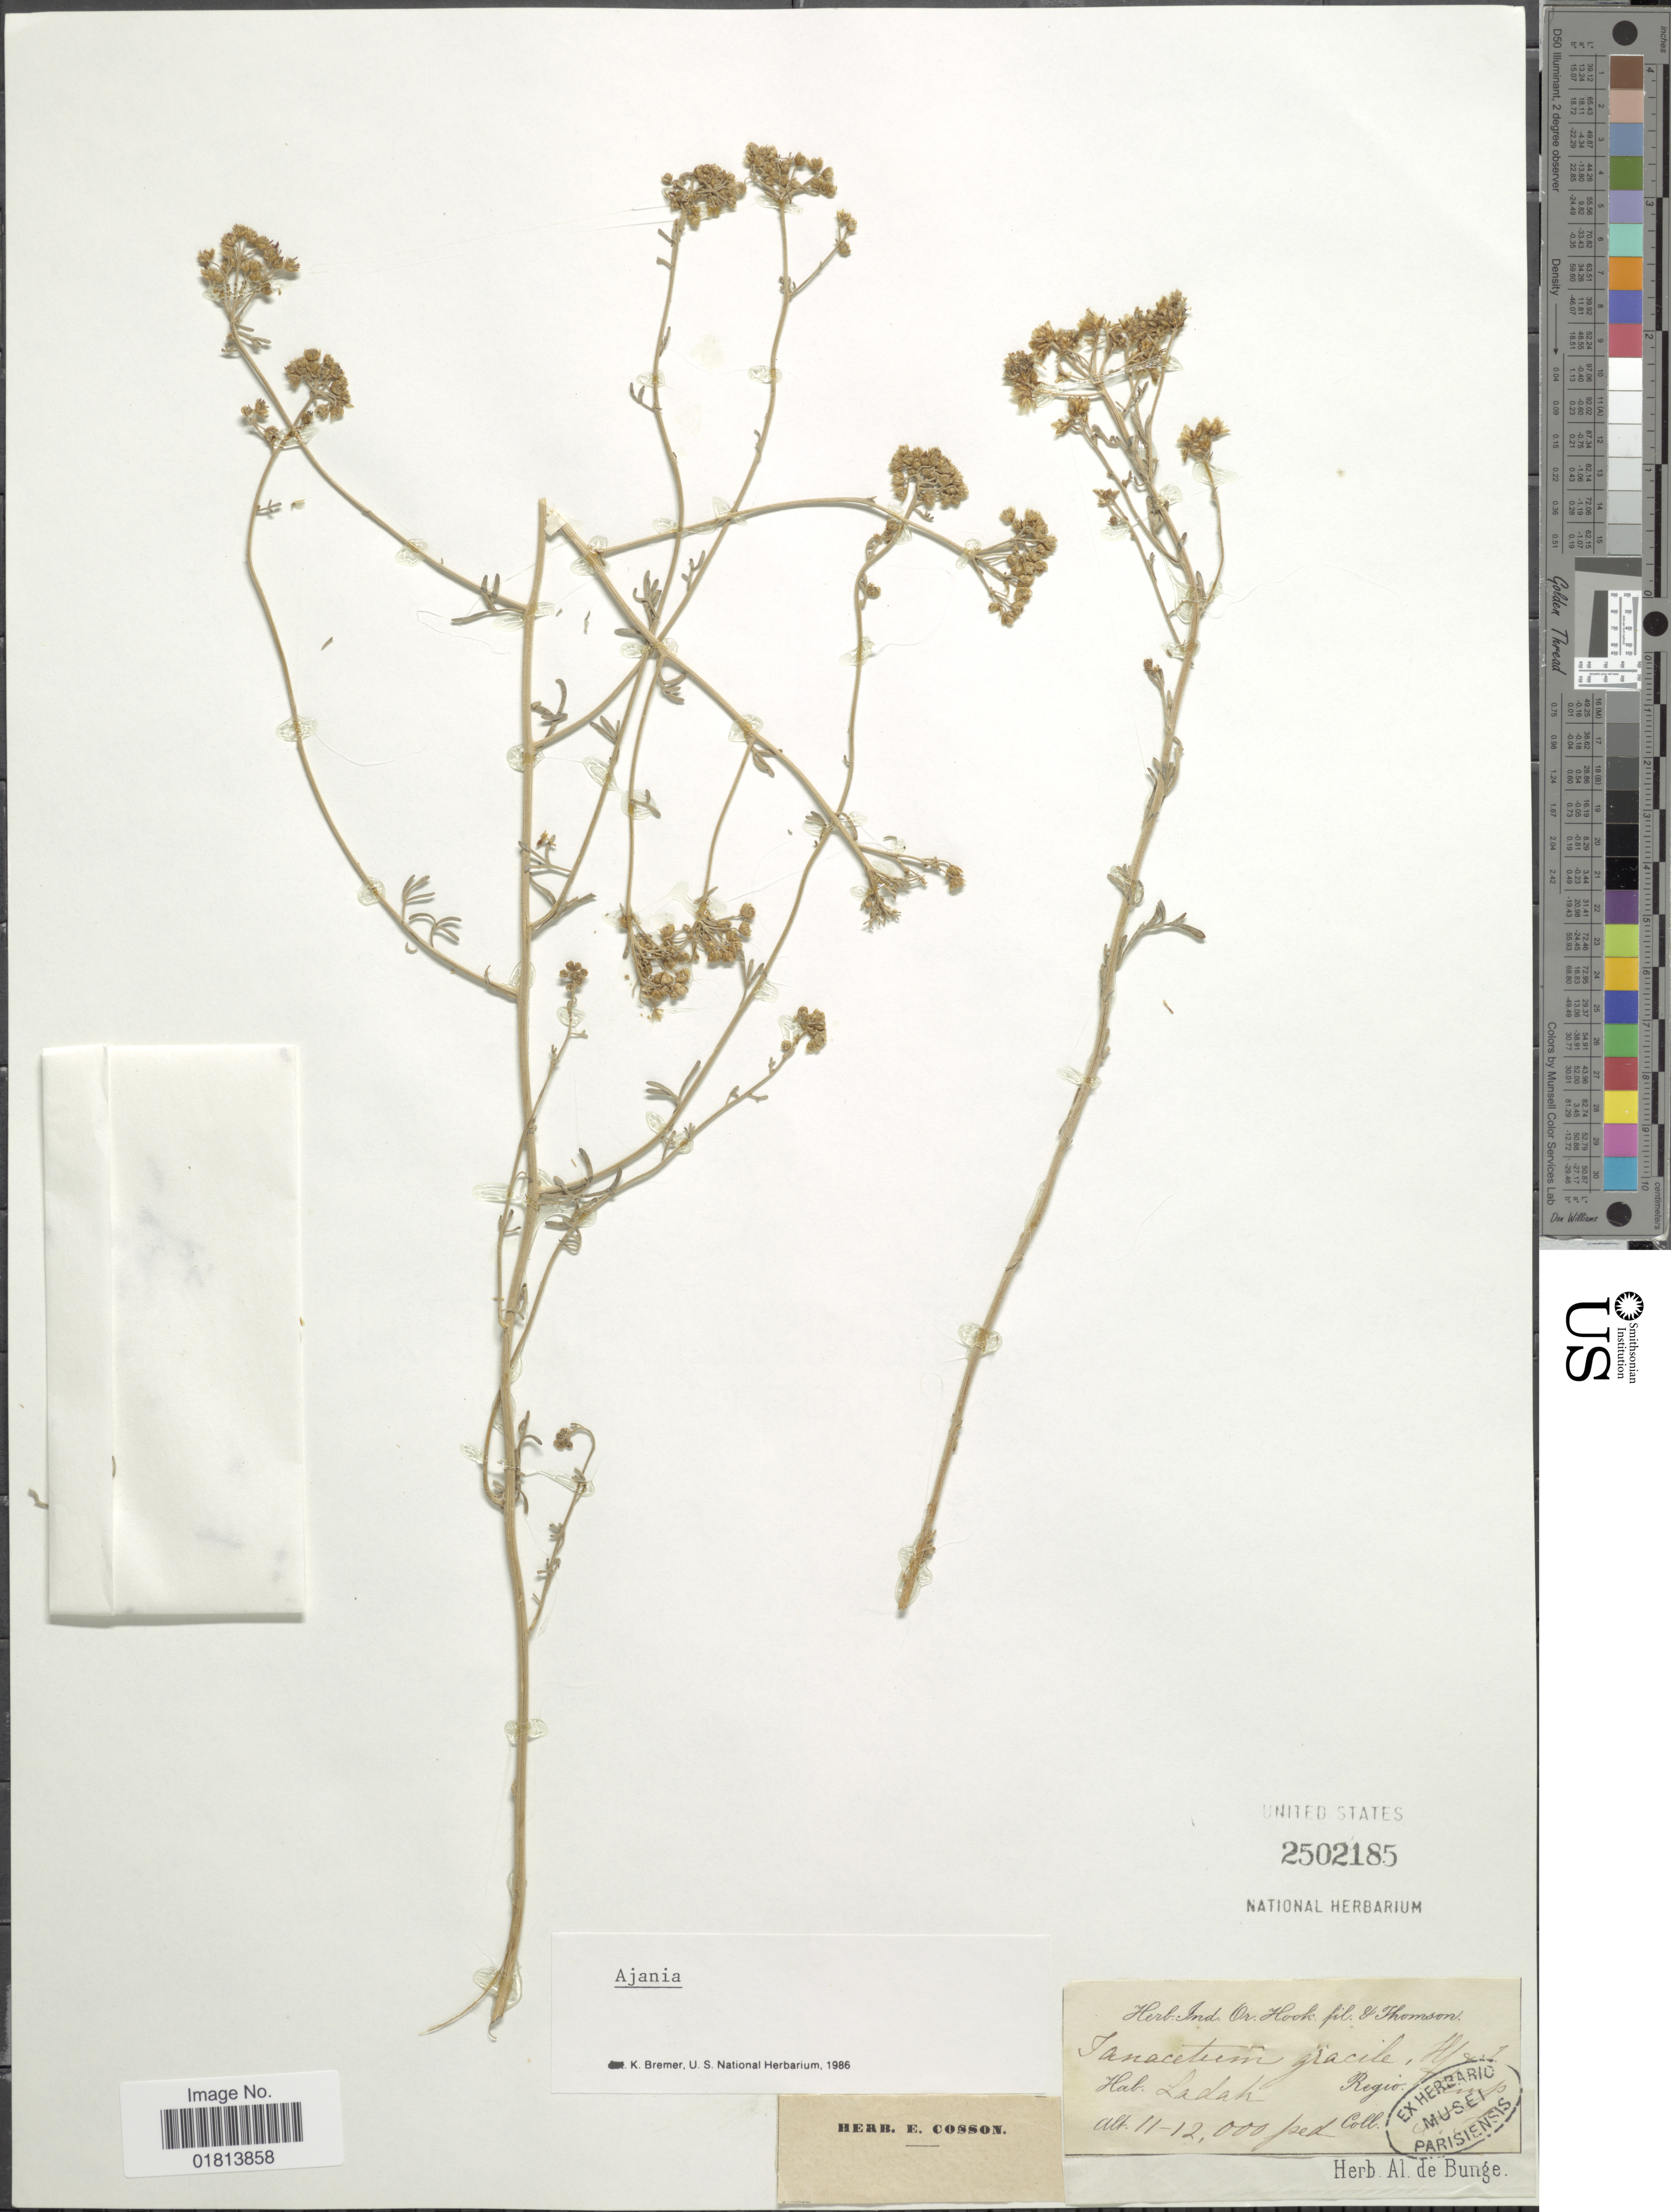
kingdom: Plantae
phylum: Tracheophyta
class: Magnoliopsida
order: Asterales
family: Asteraceae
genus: Ajania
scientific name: Ajania gracilis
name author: Hook. f. & Thomson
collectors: T. Thomson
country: India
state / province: Ladakh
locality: Ladak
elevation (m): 3353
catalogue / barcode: US 2502185